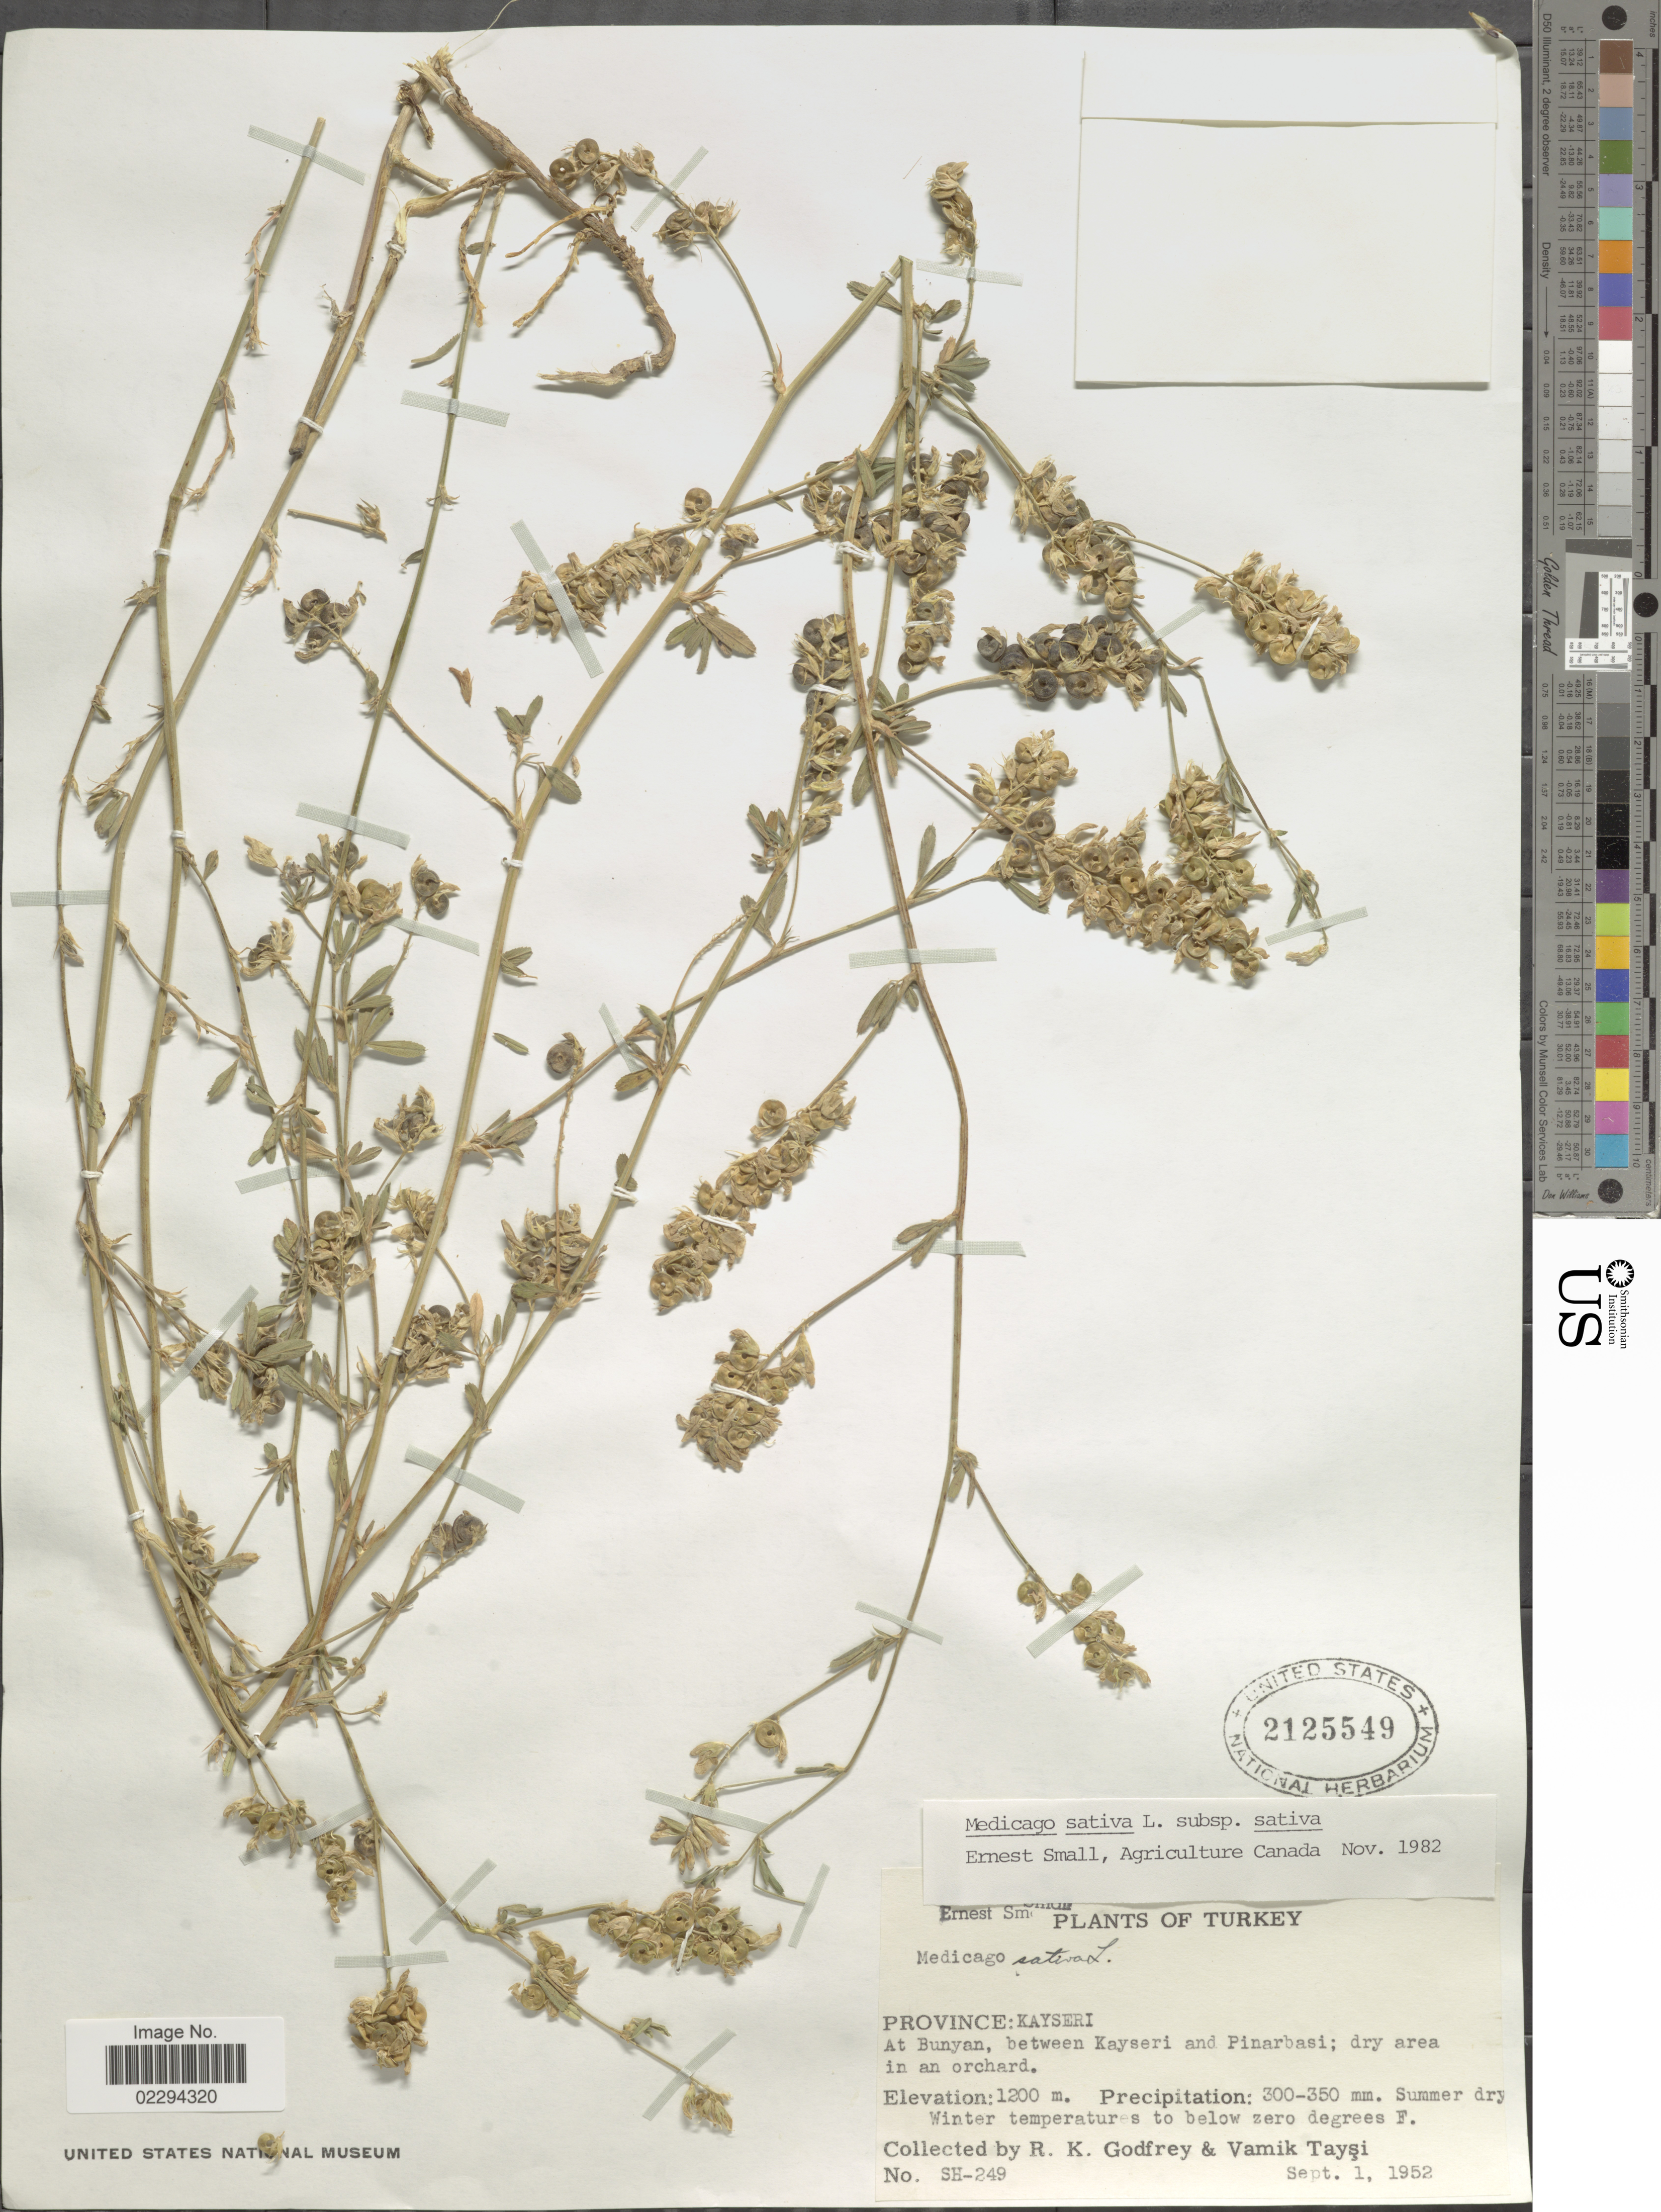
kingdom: Plantae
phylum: Tracheophyta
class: Magnoliopsida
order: Fabales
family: Fabaceae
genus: Medicago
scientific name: Medicago sativa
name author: L.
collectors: R. K. Godfrey & V. Taysi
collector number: SNH-249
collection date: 1952-09-01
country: Turkey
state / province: Kayseri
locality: At Bunyan, between Kayseri and Pinarbasi; dry area in an orchard.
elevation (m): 1200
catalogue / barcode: US 2125549